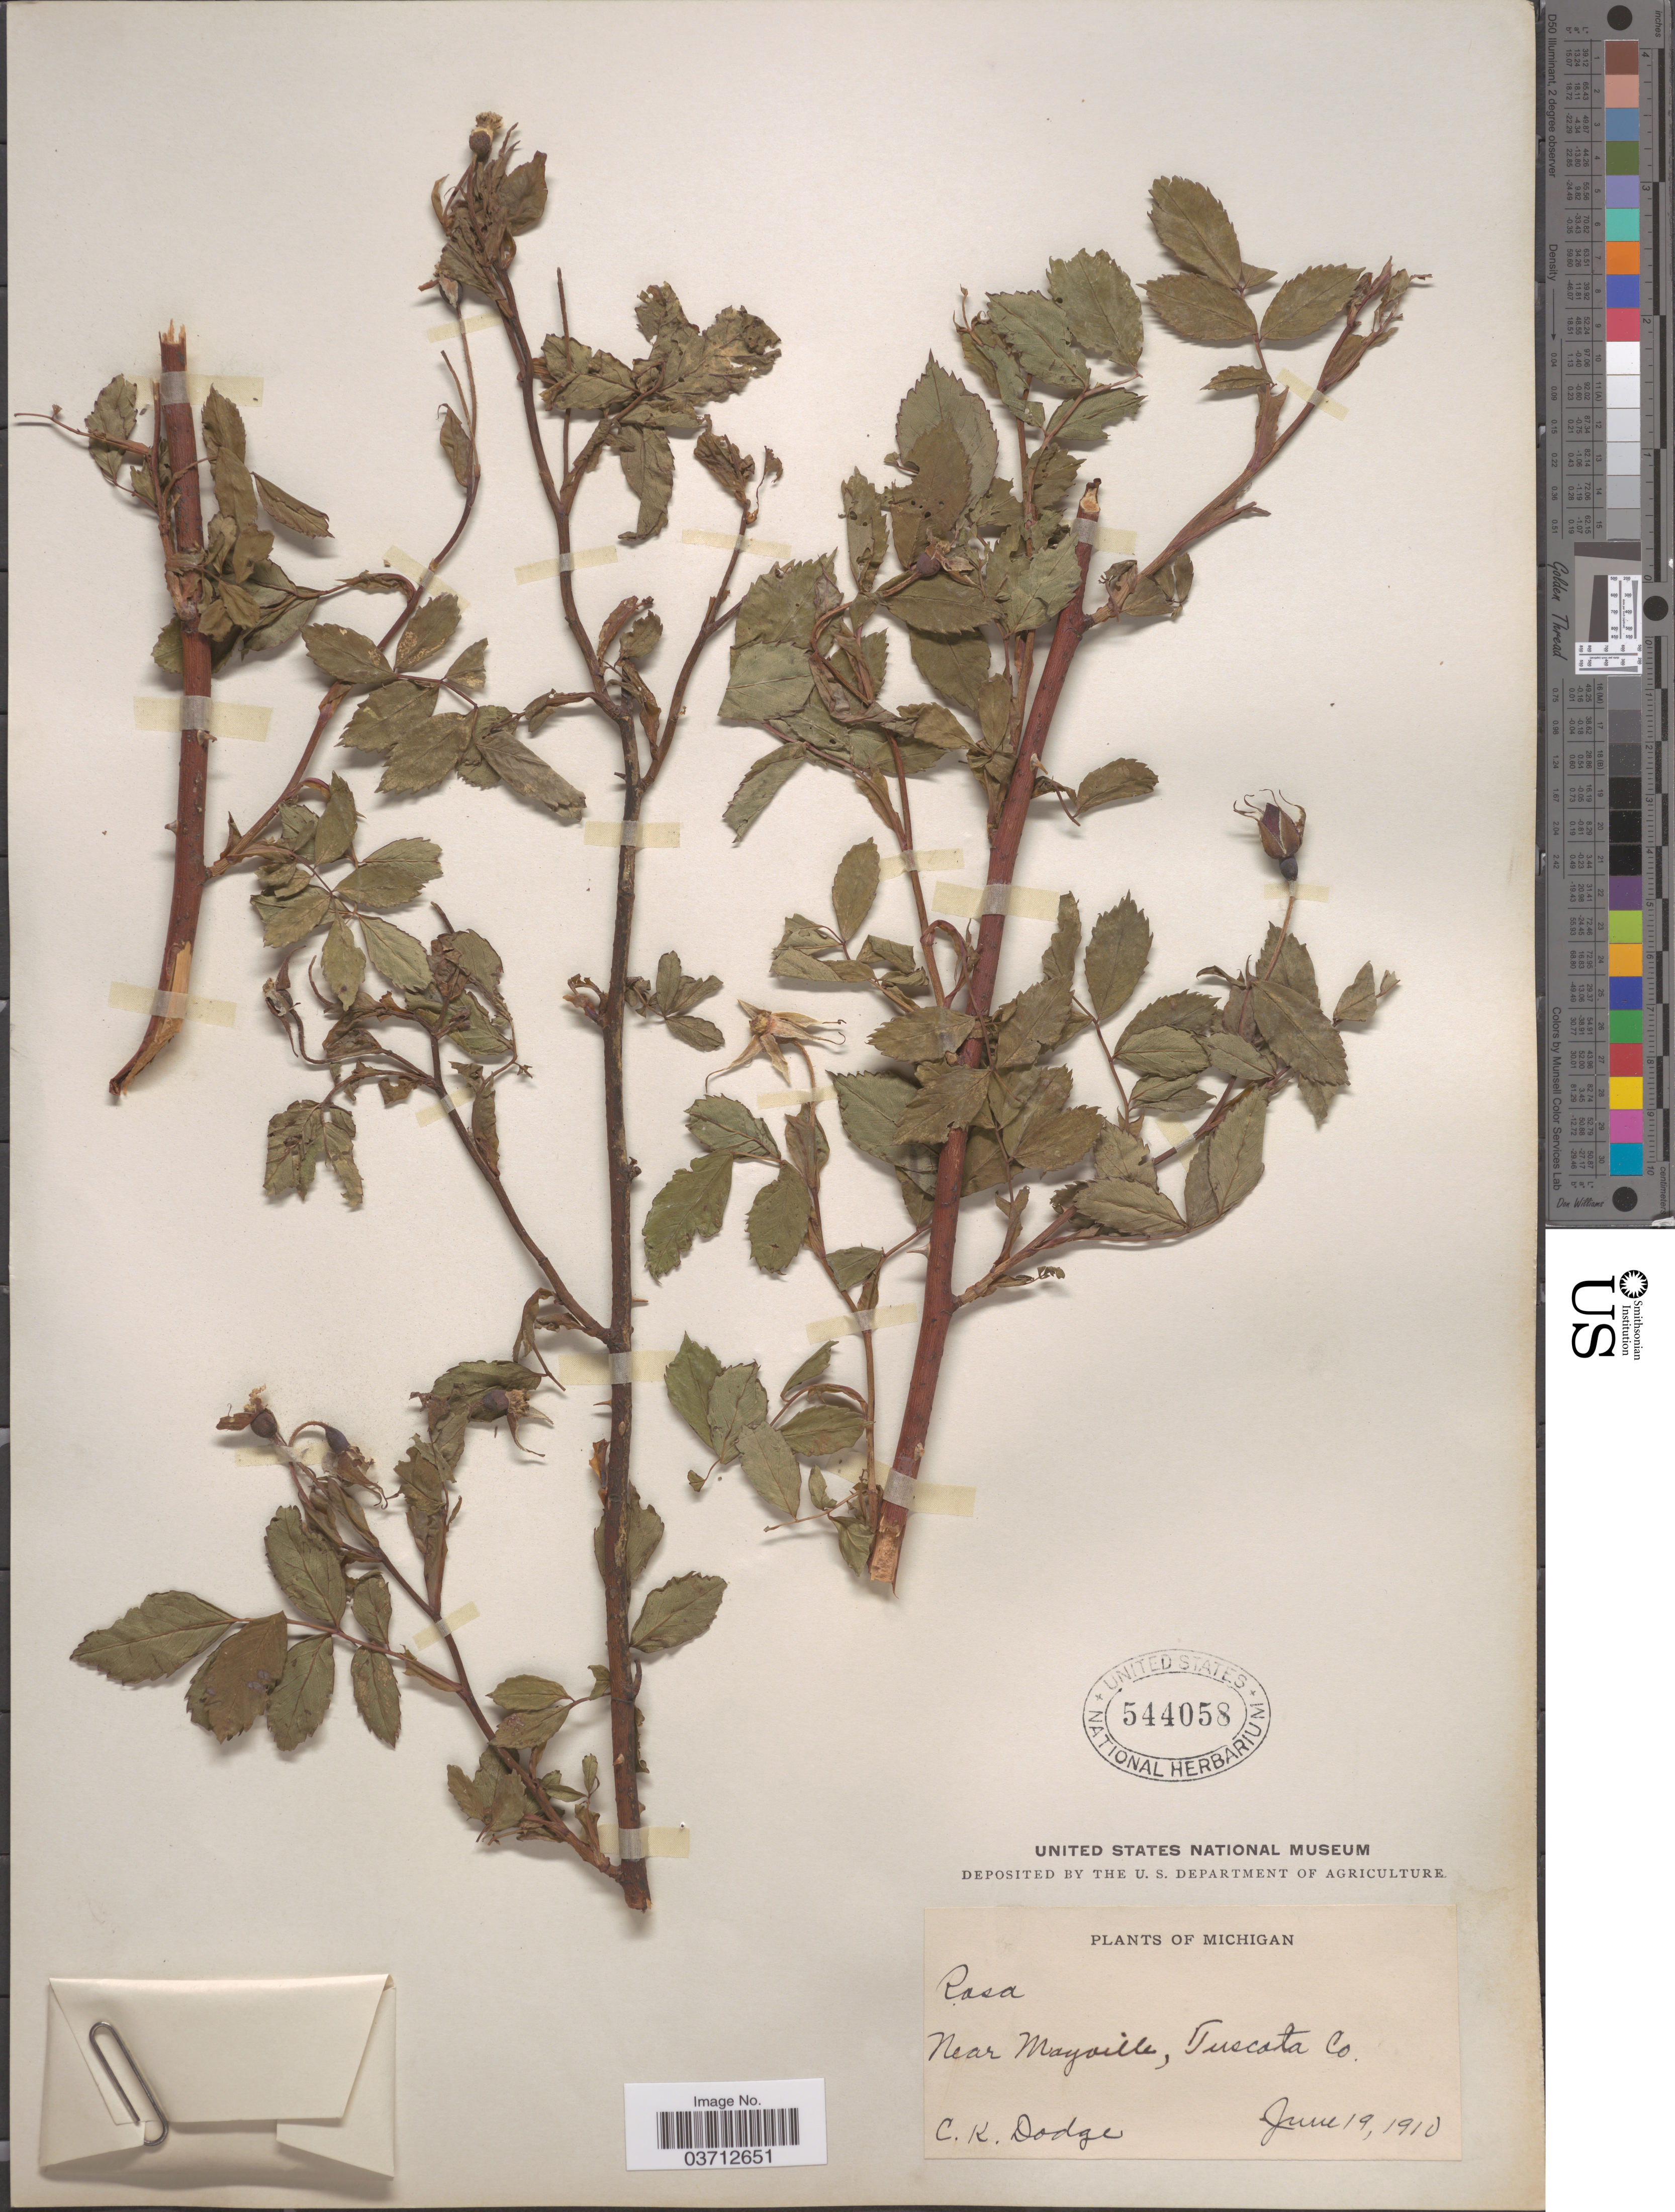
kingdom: Plantae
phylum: Tracheophyta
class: Magnoliopsida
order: Rosales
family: Rosaceae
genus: Rosa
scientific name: Rosa sp.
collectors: C. Dodge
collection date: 1910-06-19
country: United States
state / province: Michigan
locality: Near Mayville, Tuscata Co.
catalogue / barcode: US 544058